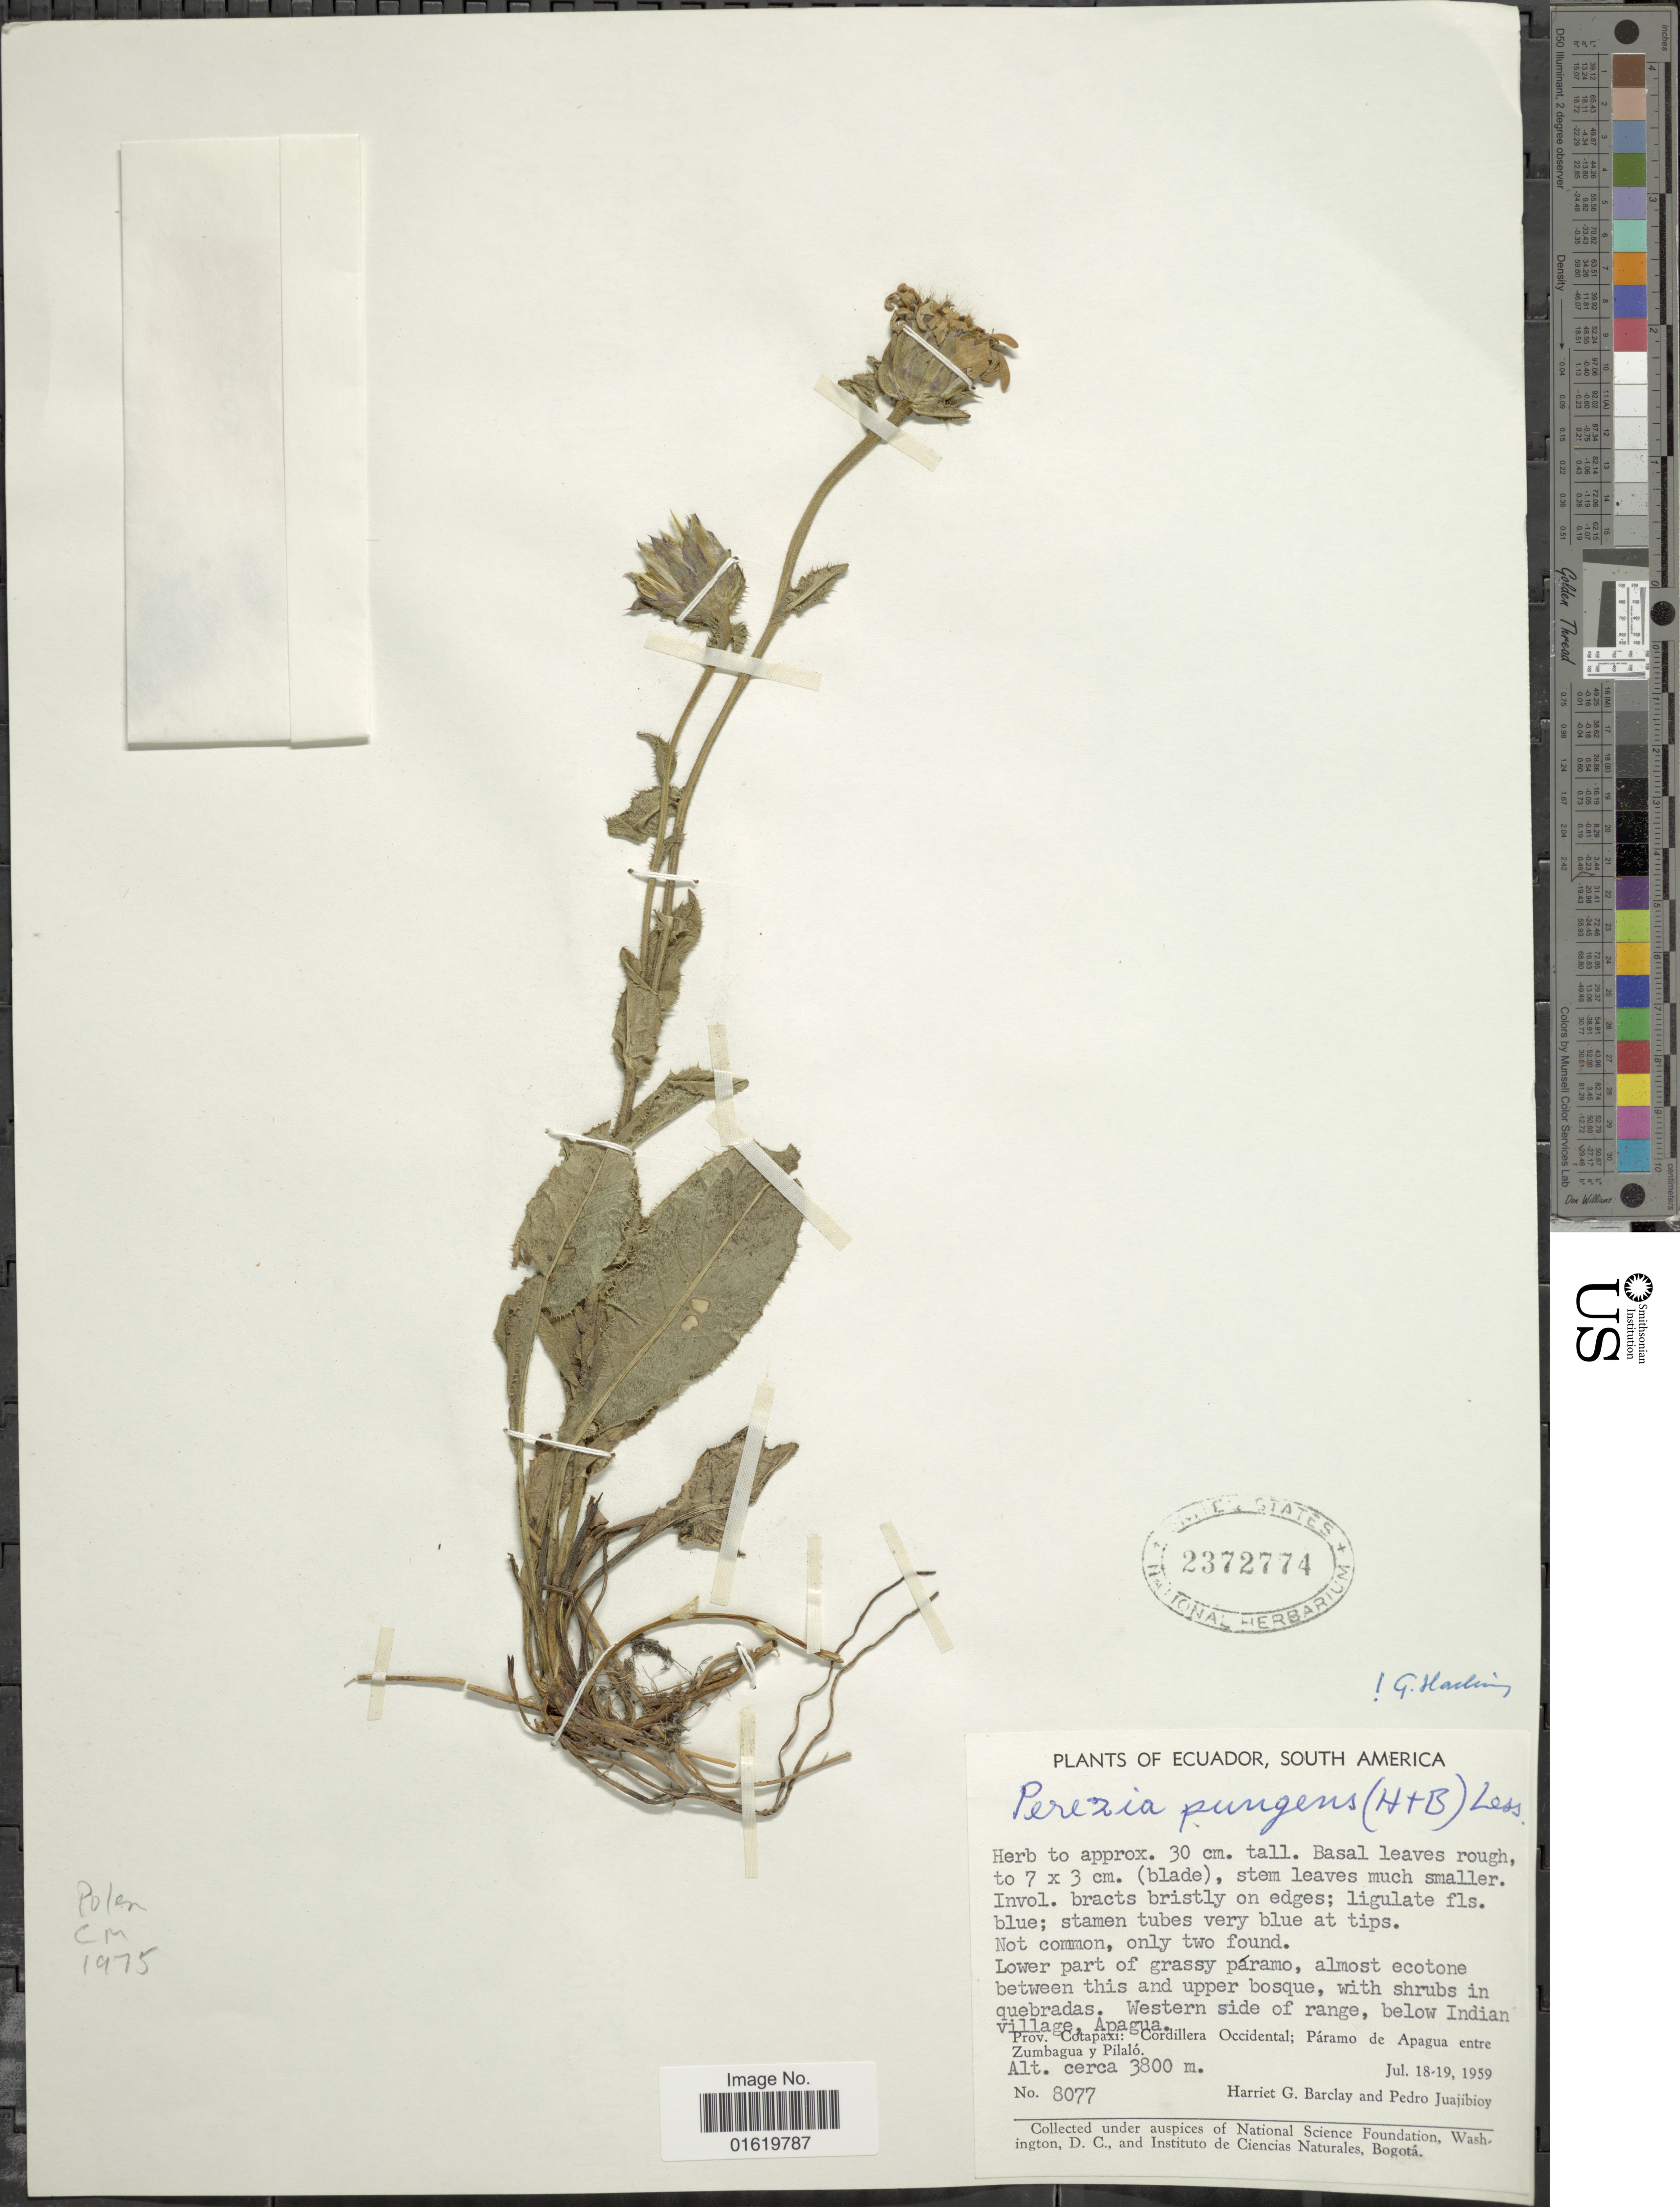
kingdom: Plantae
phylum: Tracheophyta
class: Magnoliopsida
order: Asterales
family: Asteraceae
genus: Perezia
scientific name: Perezia pungens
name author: (Humb. & Bonpl.) Less.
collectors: H. G. Barclay & P. Juajibioy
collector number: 8077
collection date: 1959-07-18/1959-07-19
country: Ecuador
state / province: Cotopaxi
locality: Western side of range, below Indian village, Apagua. Prov. Cotopaxi: Cordillera Occidental; Páramo de Apagua entre Zumbagua y Pilaló.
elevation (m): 3800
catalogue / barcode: US 2372774